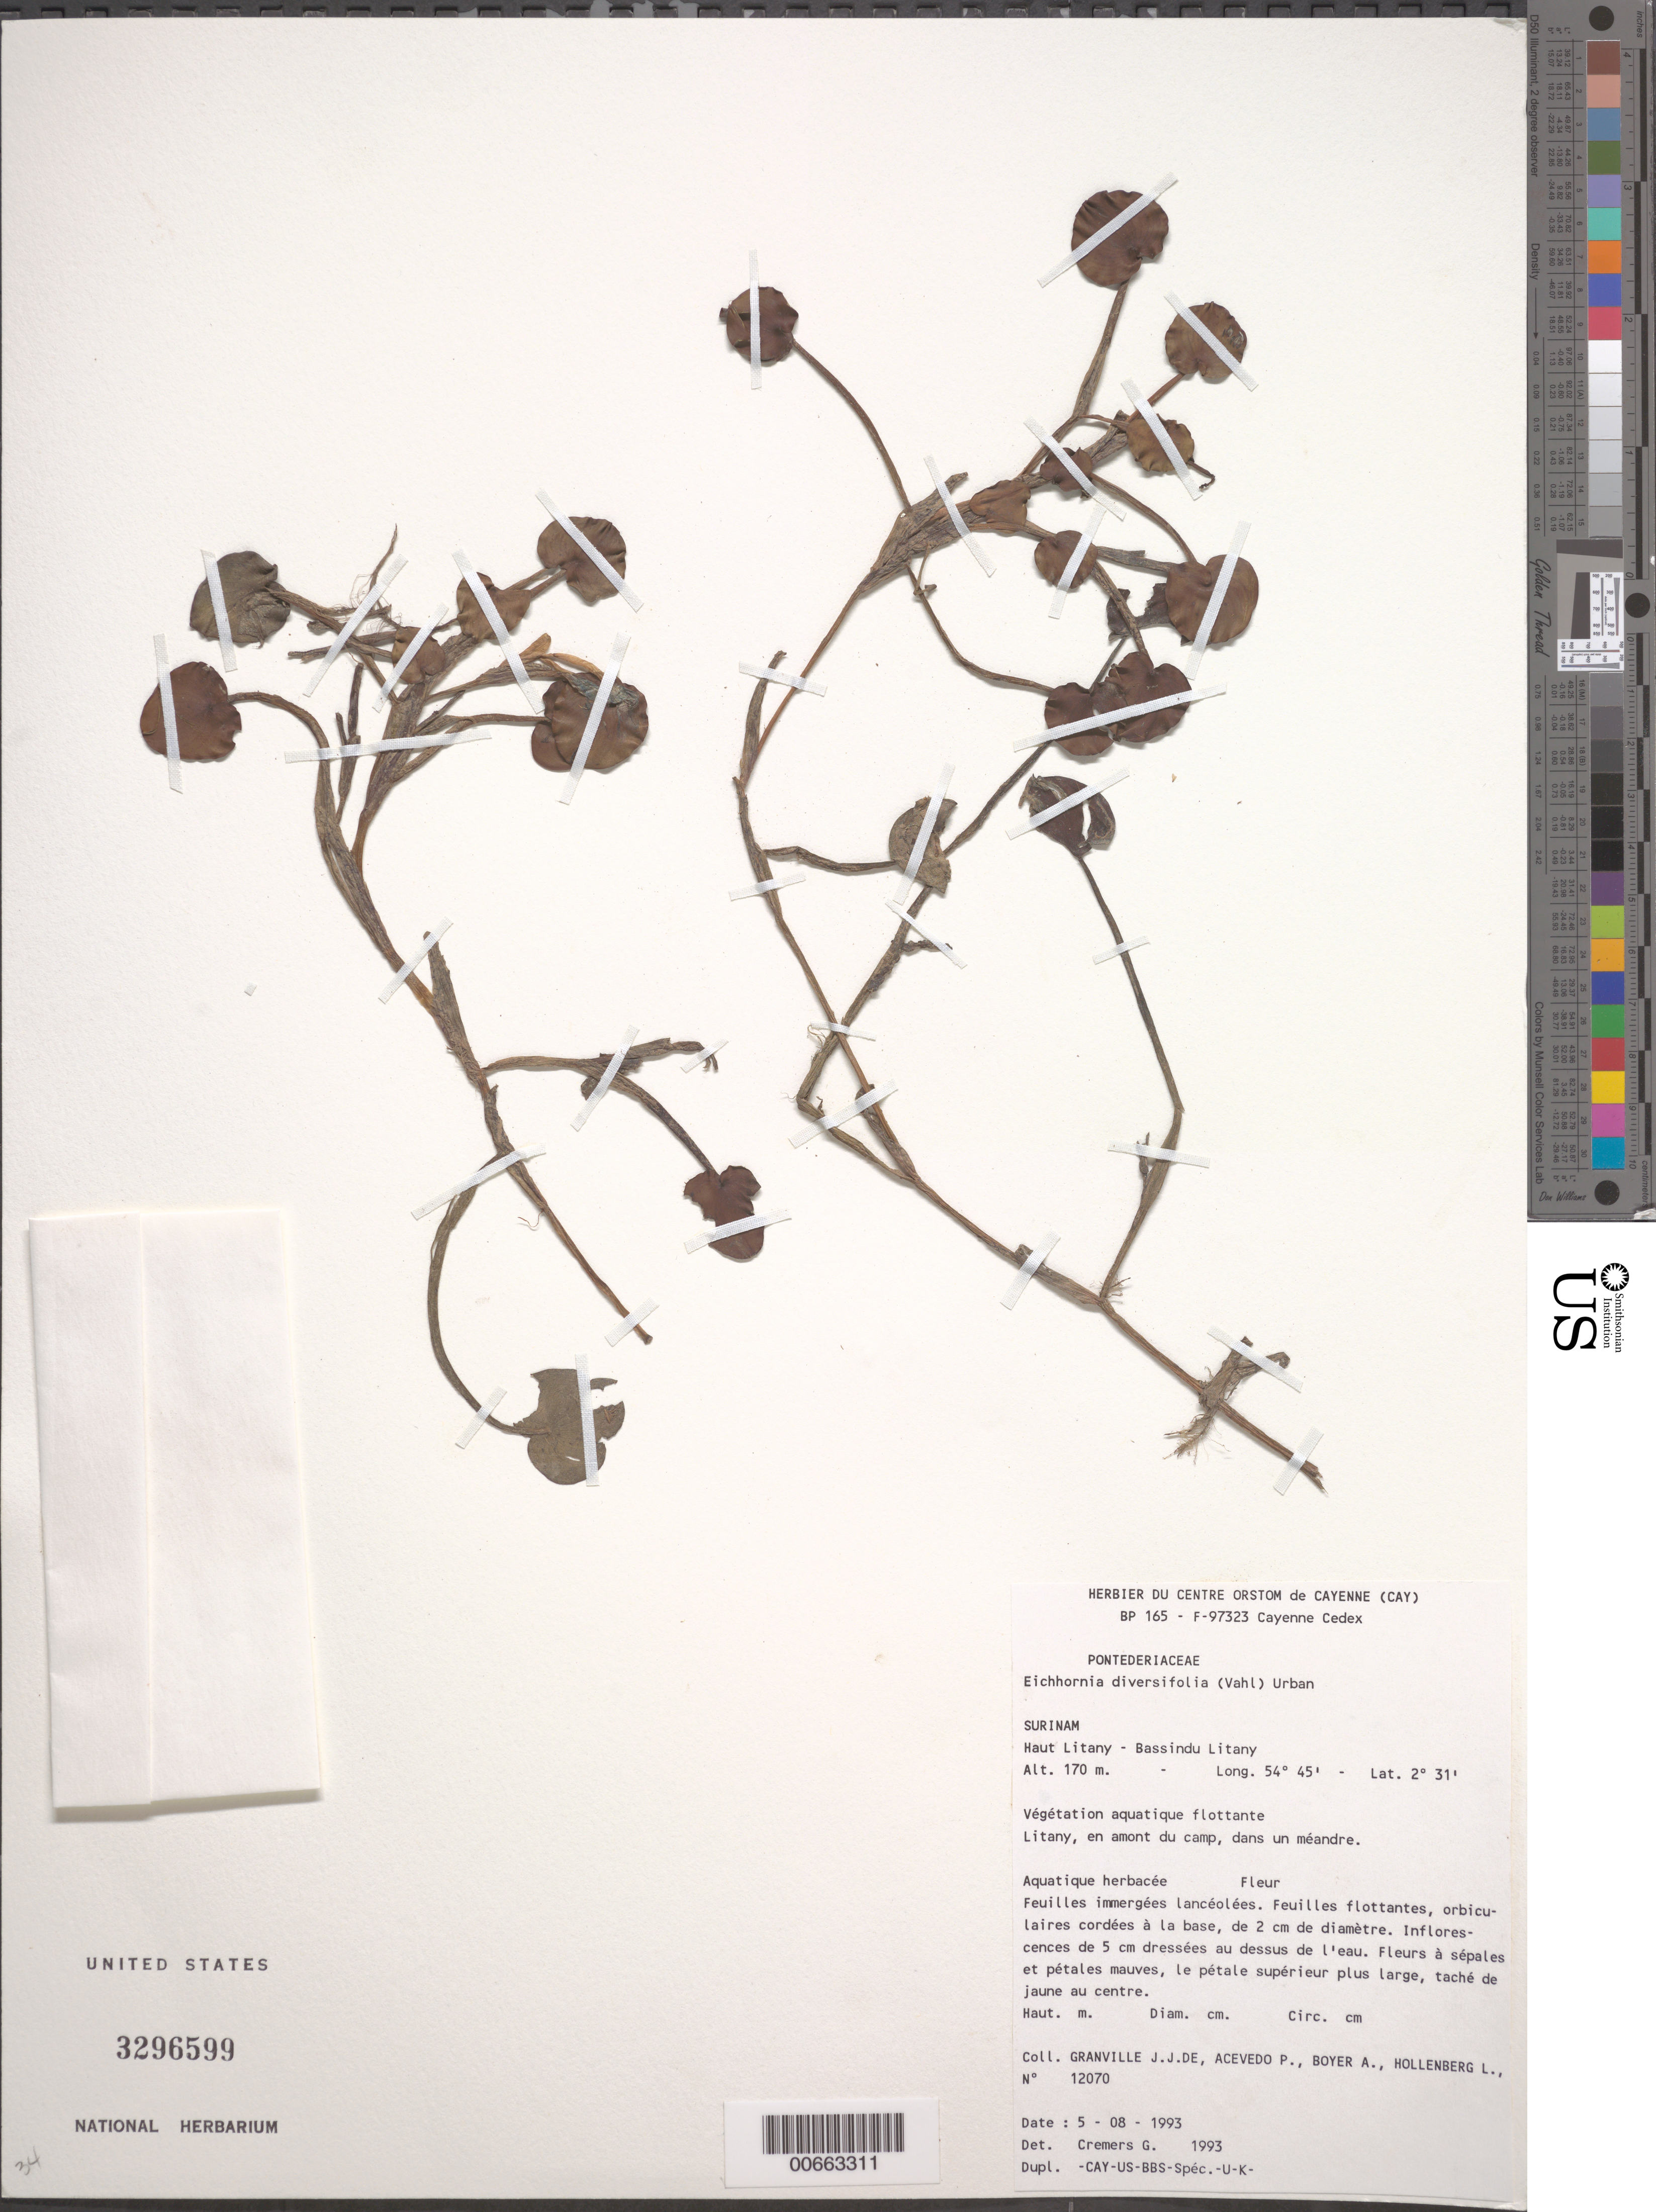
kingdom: Plantae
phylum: Tracheophyta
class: Liliopsida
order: Commelinales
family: Pontederiaceae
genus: Eichhornia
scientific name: Eichhornia diversifolia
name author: (Vahl) Urb.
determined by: Cremers, Georges A.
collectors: J.-J. de Granville, P. Acevedo-Rodr., A. Boyer & L. Hollenberg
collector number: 12070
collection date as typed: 5-Aug-93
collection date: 1993-08-05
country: Suriname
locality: Haut Litany, Bassin du Litany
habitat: Vegetation aquatique flottante. Litany, en amont du camp, dans un méandre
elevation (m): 170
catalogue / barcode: US 3296599